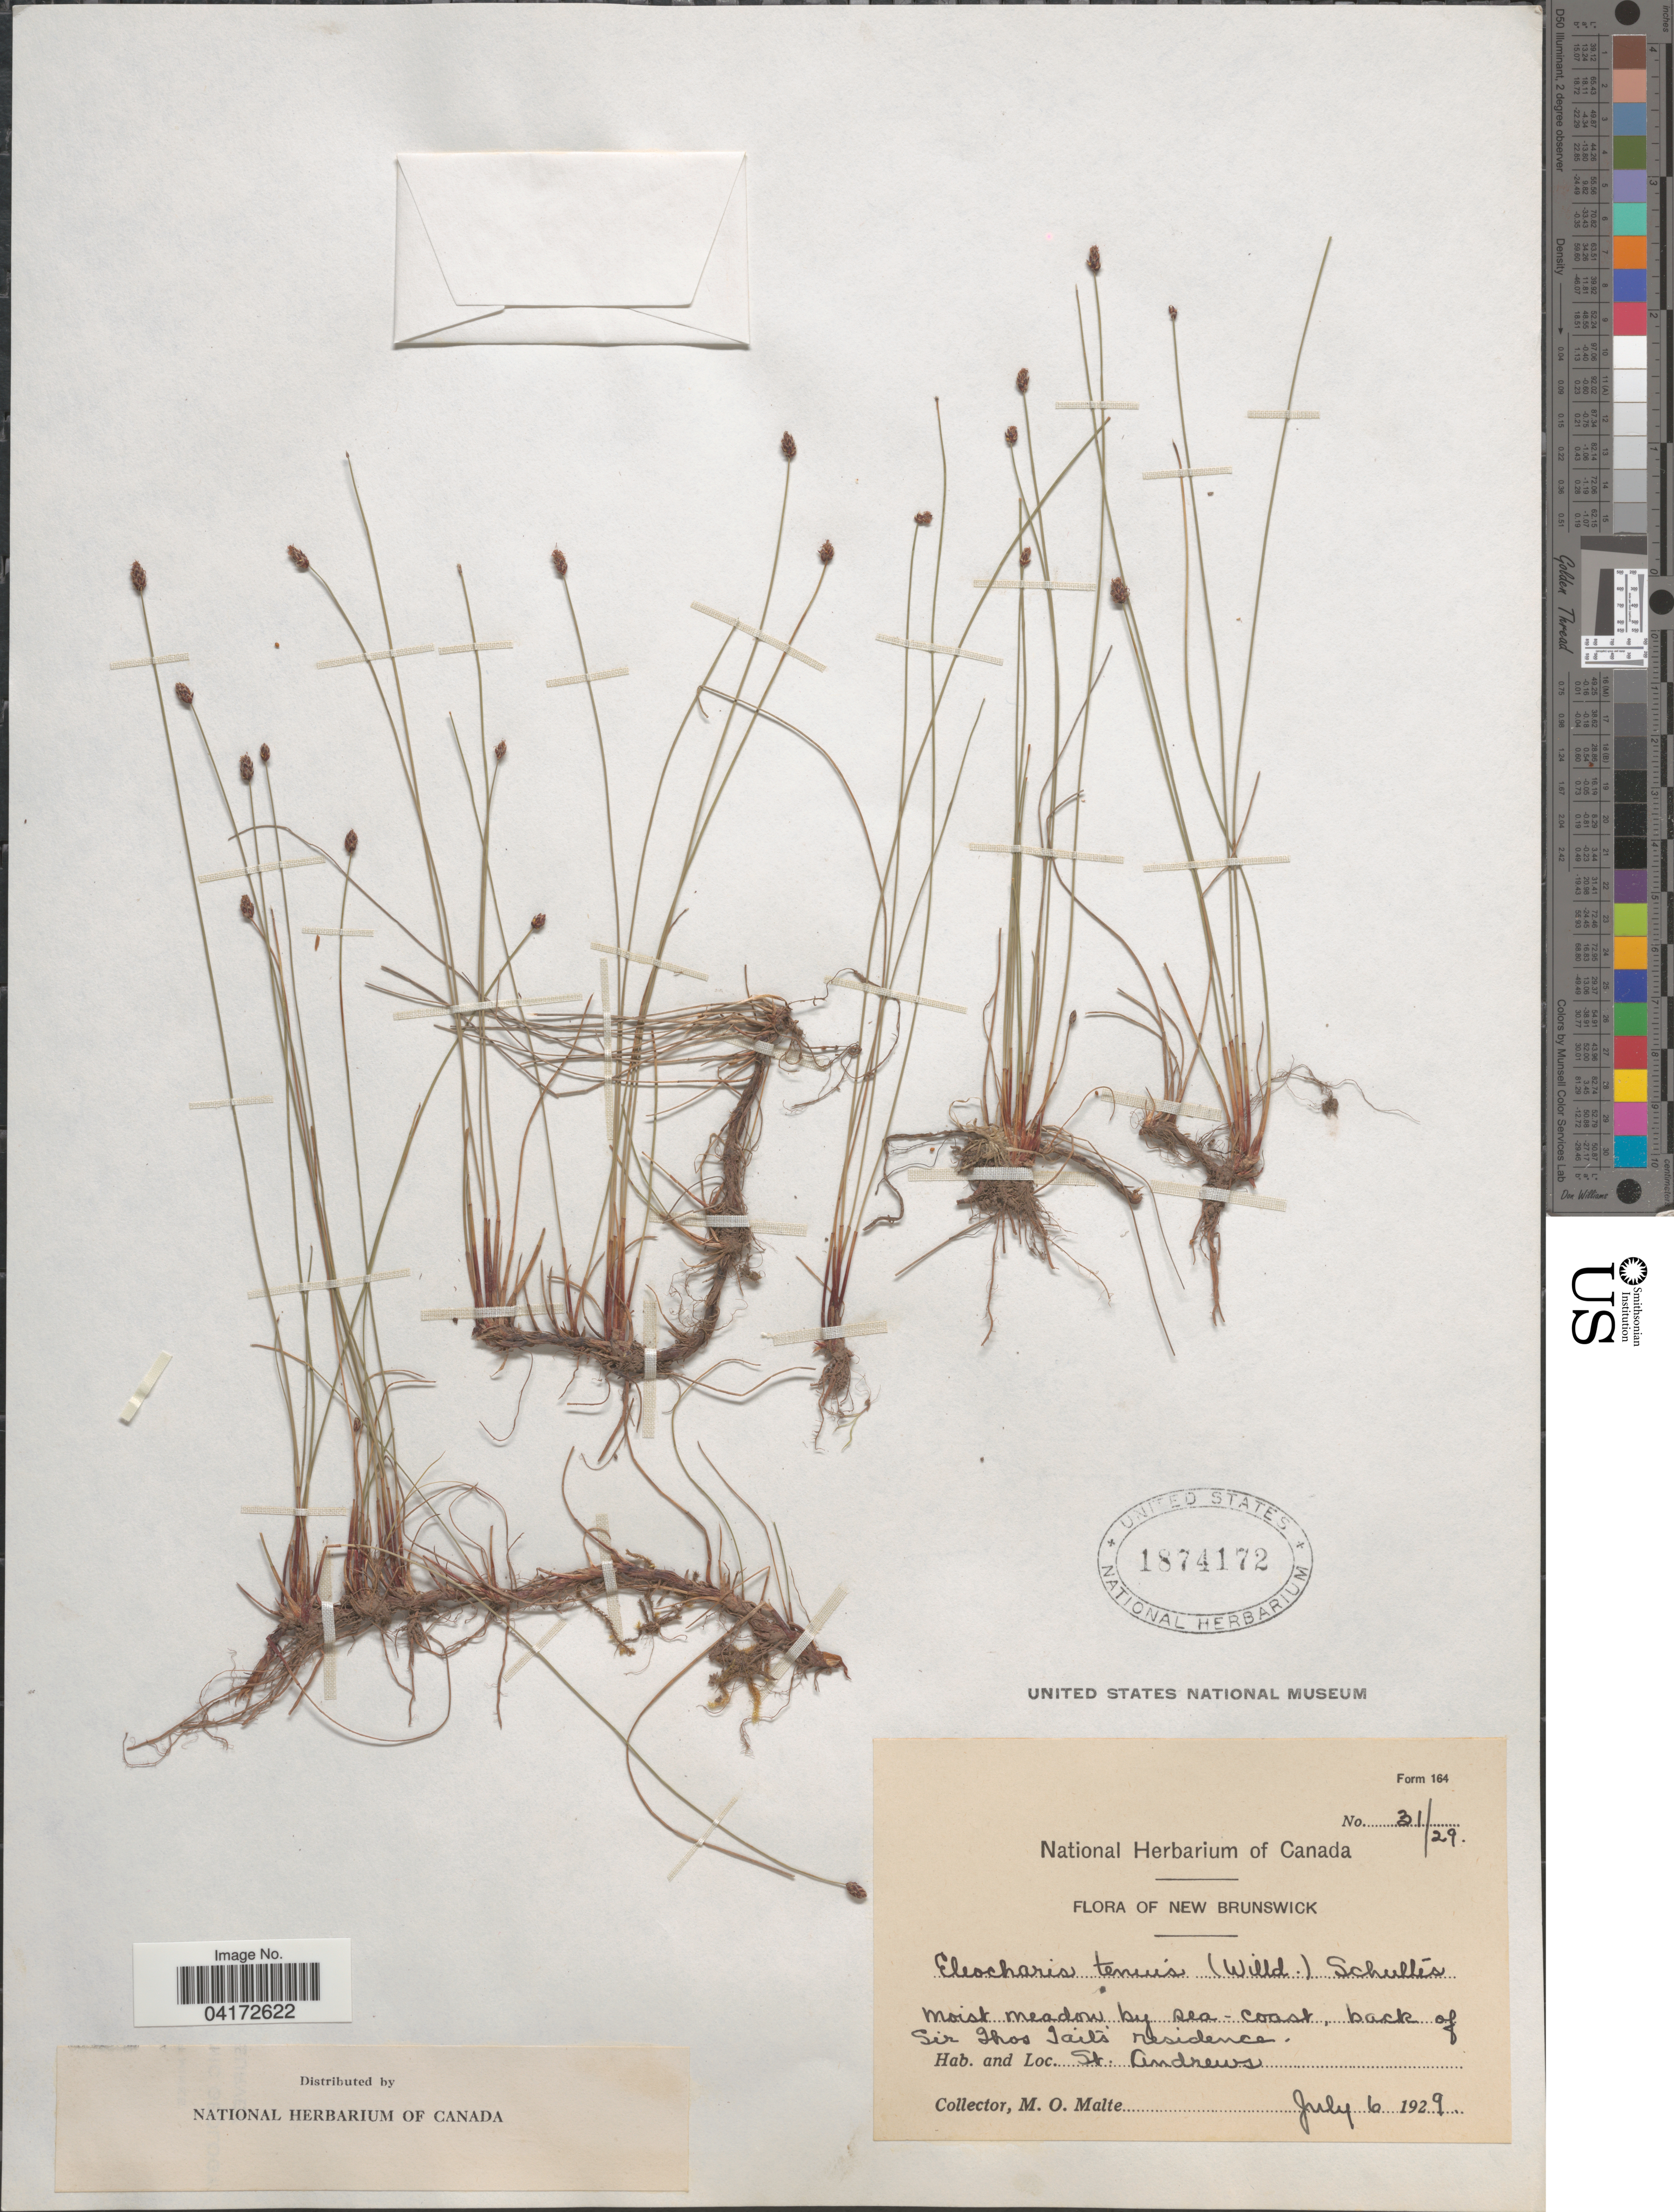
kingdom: Plantae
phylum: Tracheophyta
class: Liliopsida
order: Poales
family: Cyperaceae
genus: Eleocharis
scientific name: Eleocharis tenuis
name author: (Willd.) Schult.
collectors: M. O. Malte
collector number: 31/29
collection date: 1929-07-06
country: Canada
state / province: New Brunswick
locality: Moist meadow by sea-coast, back of Sir Thos Tails residence. St. Andrews.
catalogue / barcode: US 1874172